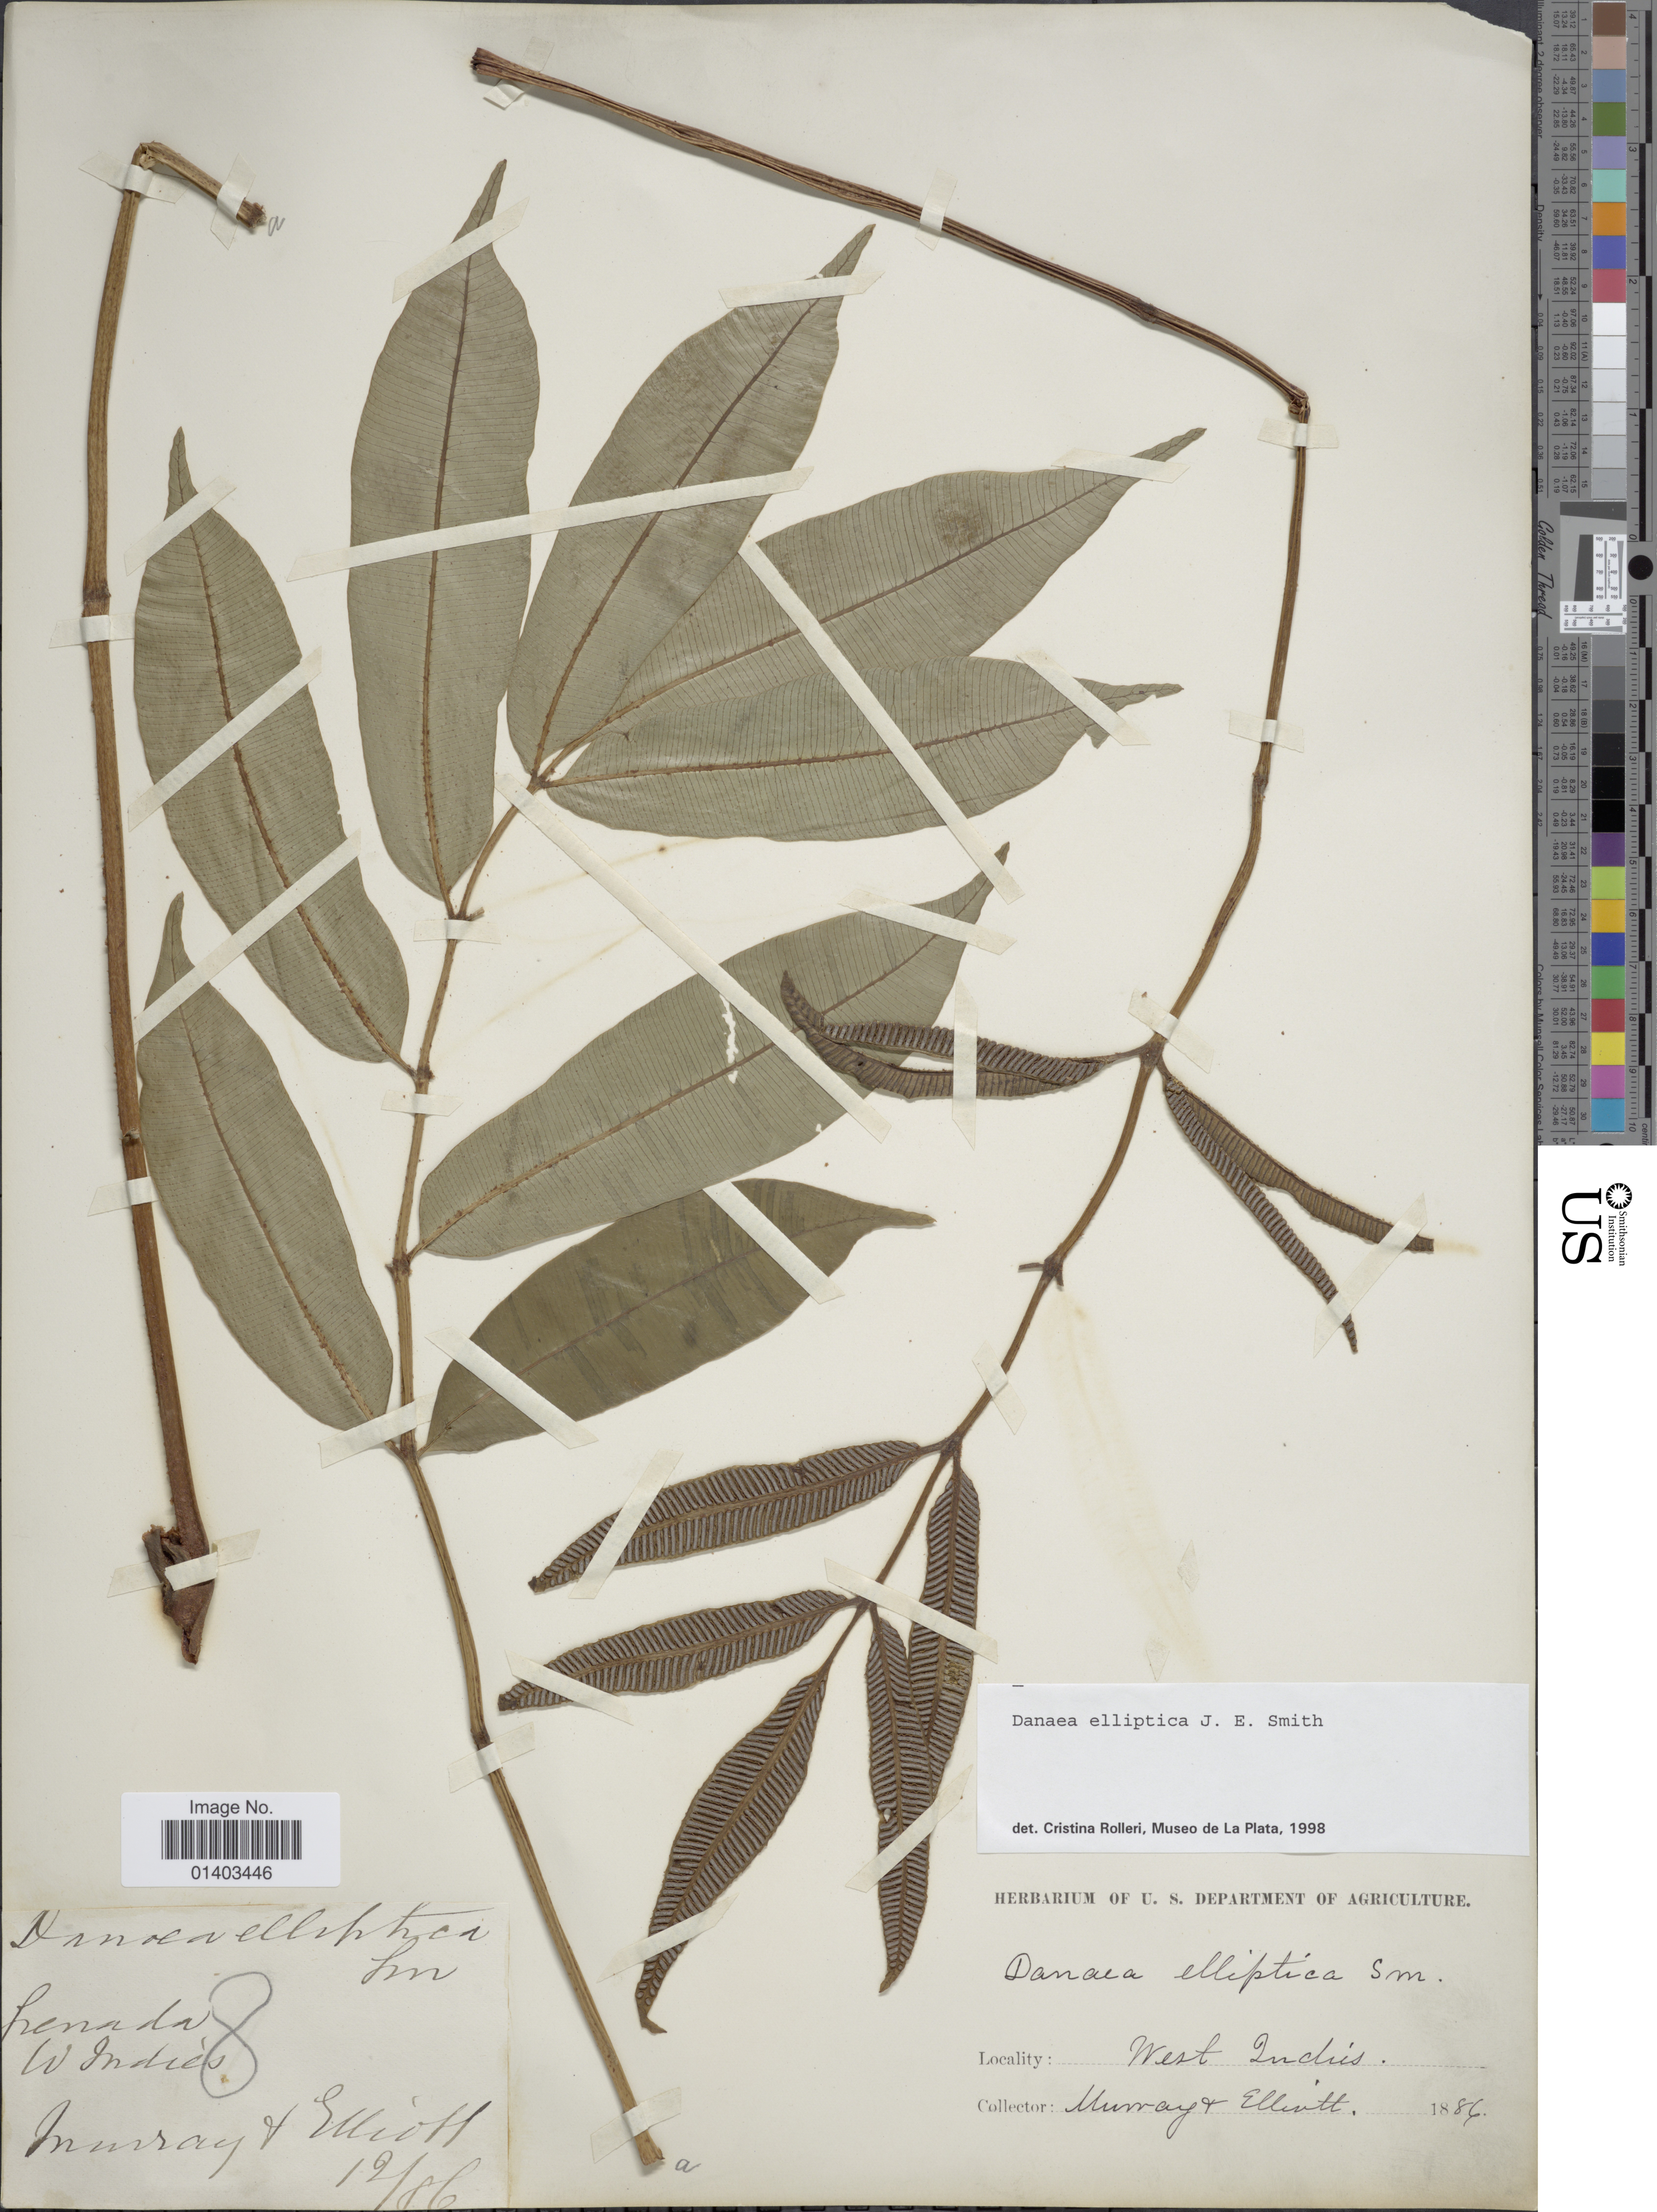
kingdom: Plantae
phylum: Tracheophyta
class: Polypodiopsida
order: Marattiales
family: Marattiaceae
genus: Danaea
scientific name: Danaea elliptica subsp. elliptica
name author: Sm.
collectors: Murray, -- & Elliot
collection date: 1886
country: Grenada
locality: Grenada, West Indies